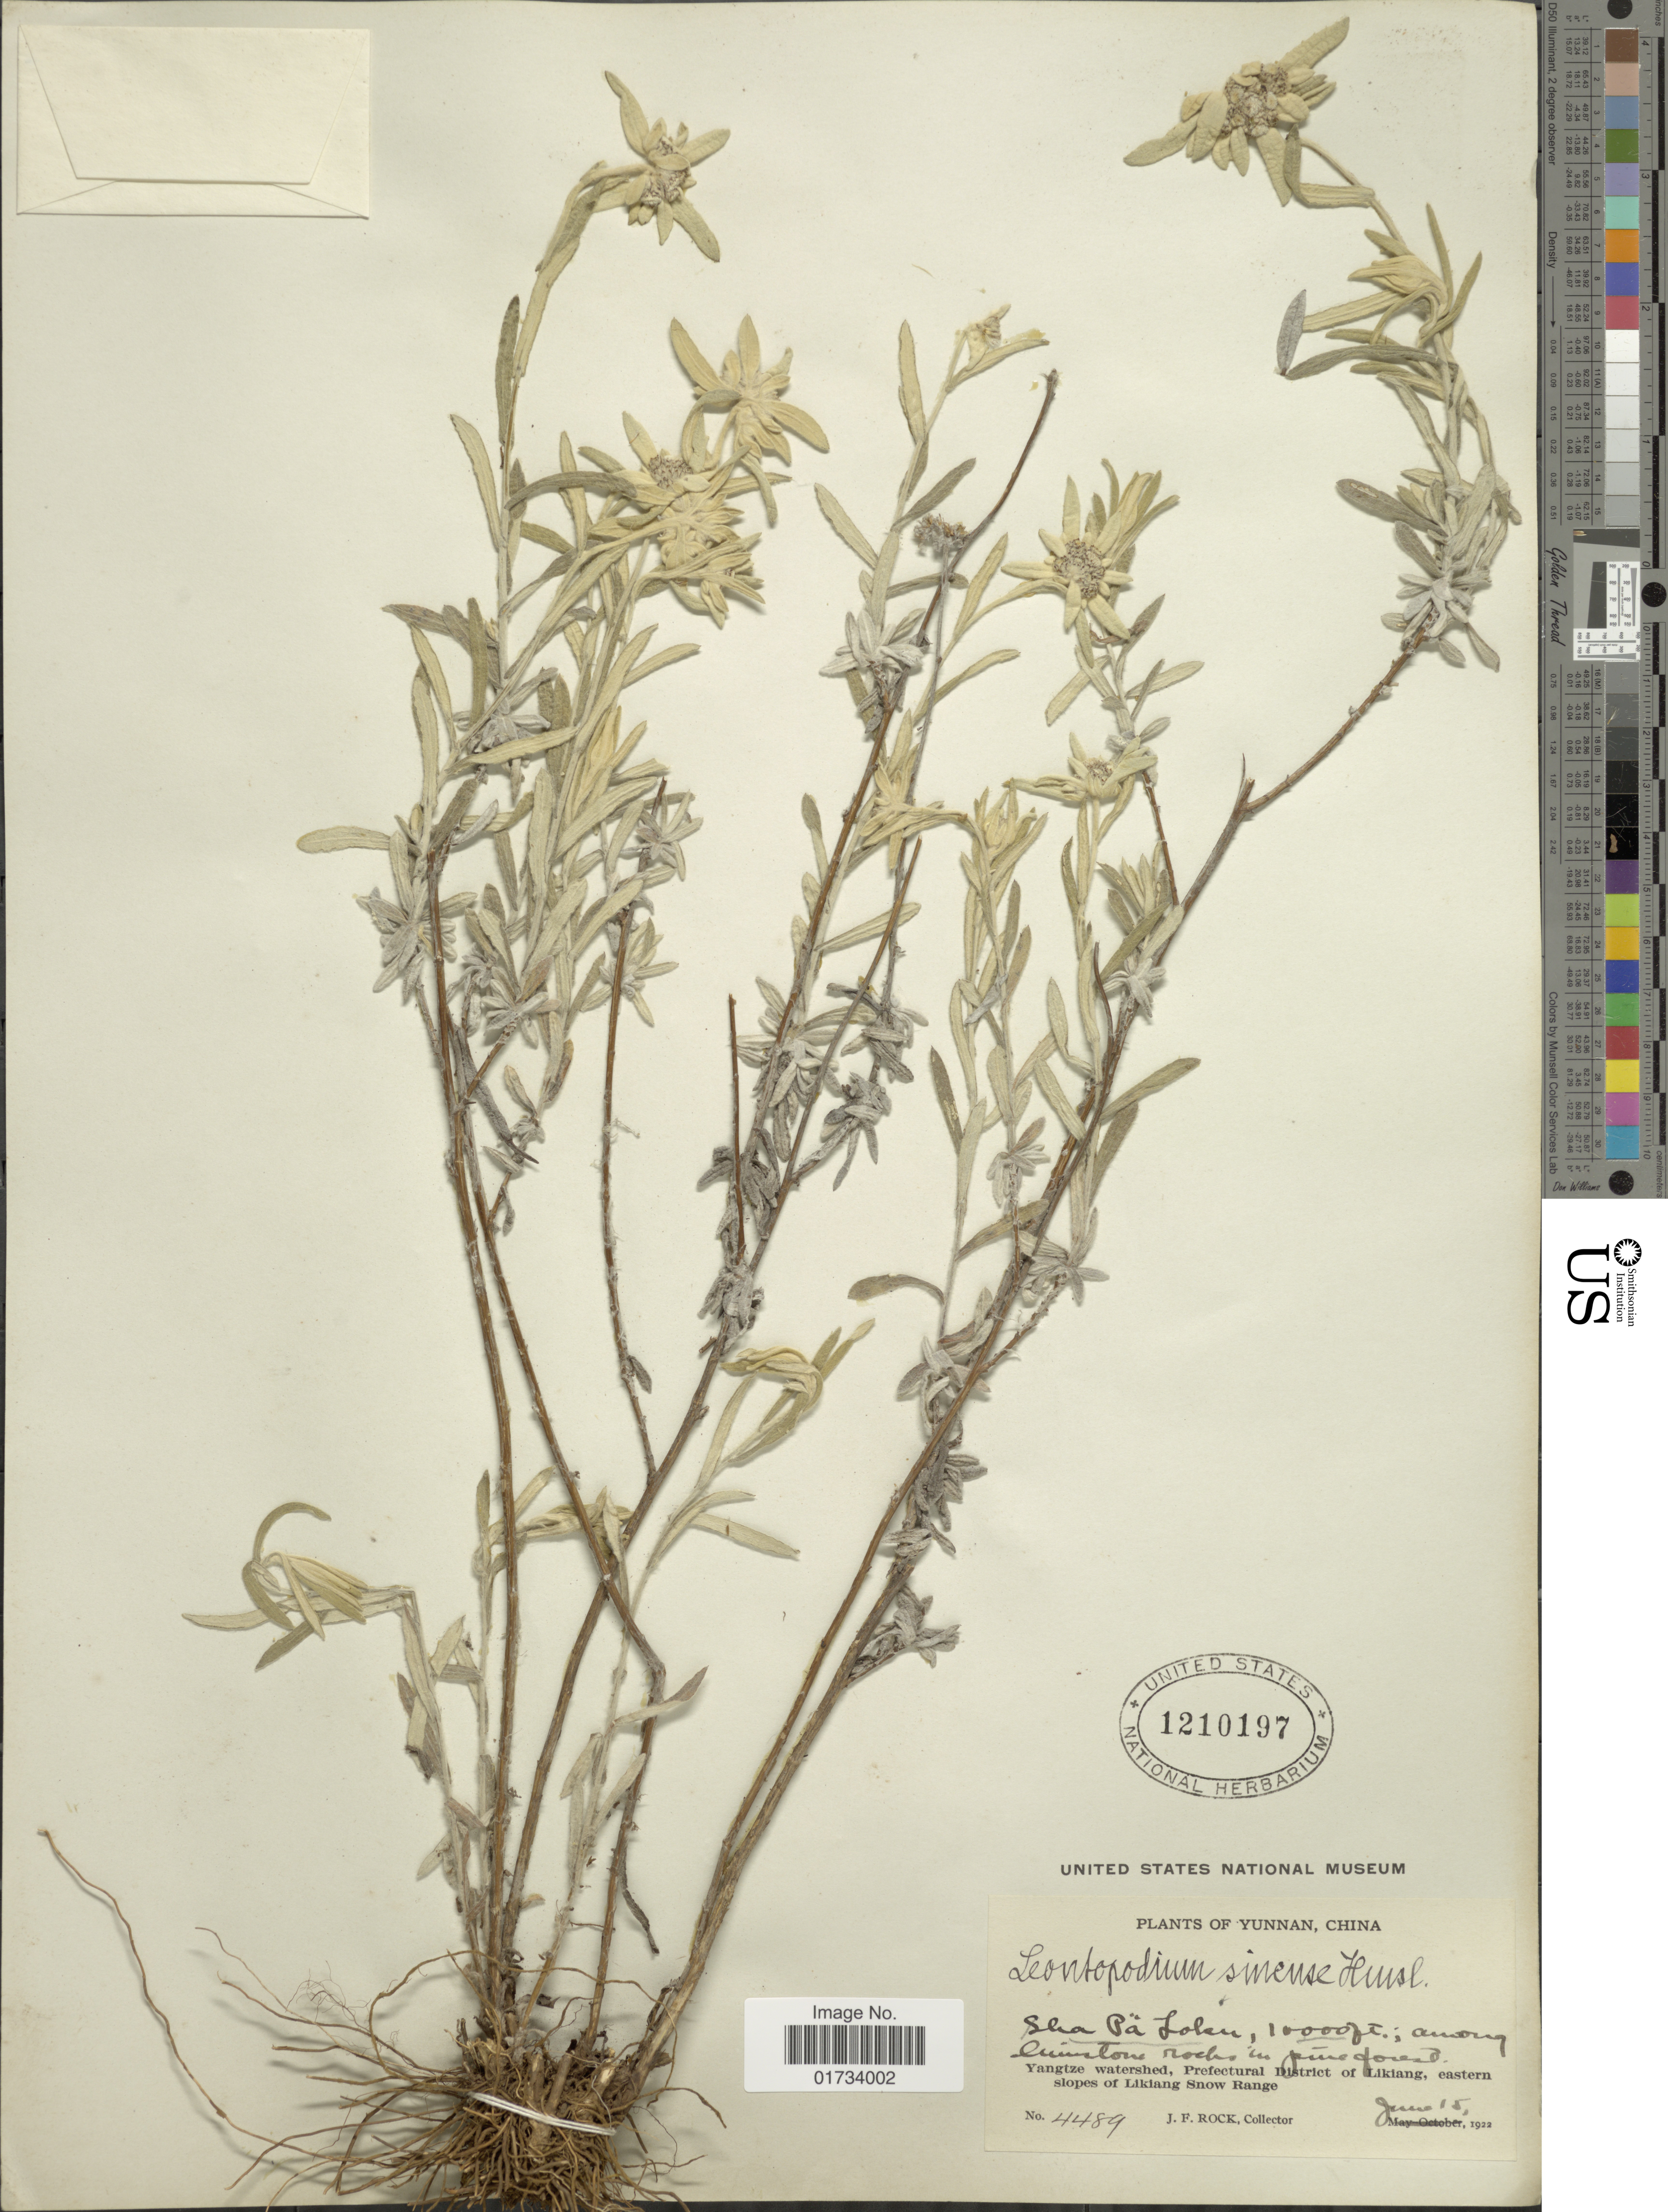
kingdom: Plantae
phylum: Tracheophyta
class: Magnoliopsida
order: Asterales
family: Asteraceae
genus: Leontopodium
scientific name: Leontopodium sinense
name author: Hemsl.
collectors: J. Rock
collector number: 4489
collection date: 1922-06-15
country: China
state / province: Yunnan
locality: Sha Pa Lokyu, among limestone rocks in pine forest, Yangtze watershed, Prefectural District of Likiang, eastern slopes of Likiang Snow Range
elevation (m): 3048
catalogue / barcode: US 1210197